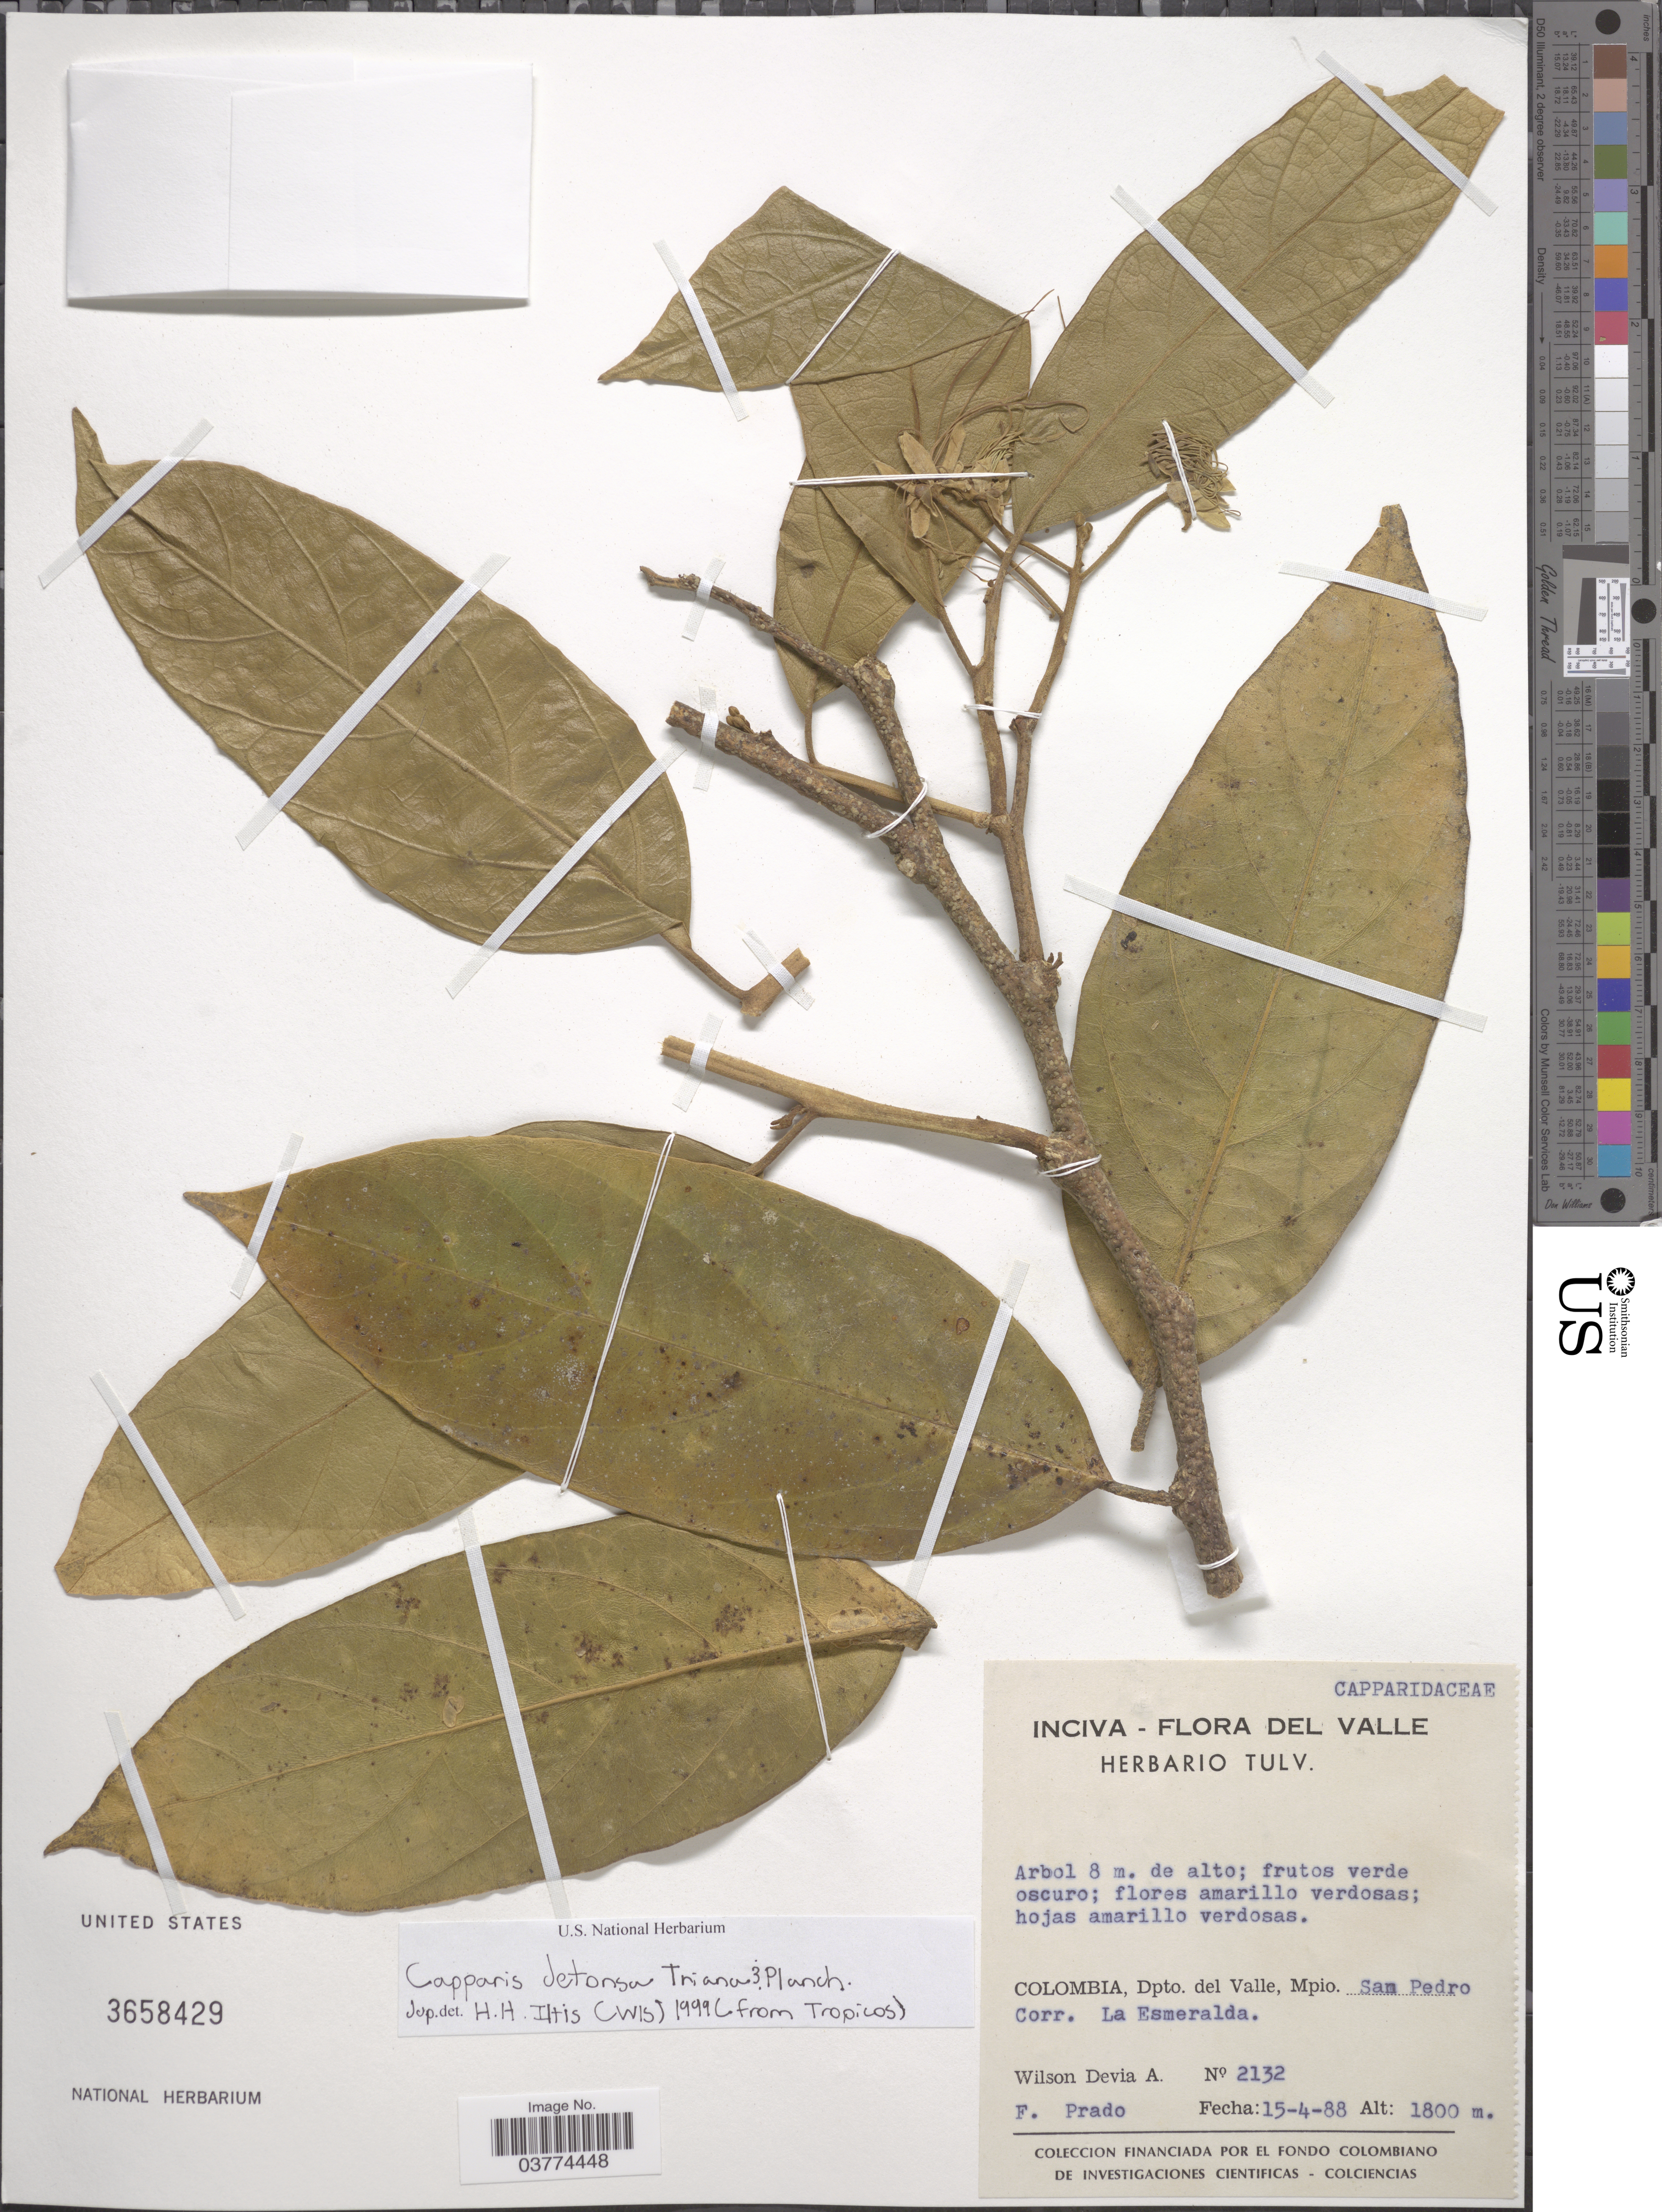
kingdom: Plantae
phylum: Tracheophyta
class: Magnoliopsida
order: Brassicales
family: Capparaceae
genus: Preslianthus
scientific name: Preslianthus detonsus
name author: (Triana & Planch.) Cornejo & Iltis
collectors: W. Devia A. & F. Prado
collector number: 2132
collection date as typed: Transcribed d/m/y: 15/4/88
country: Colombia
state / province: Valle del Cauca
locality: Dpto. del Valle, Mpio. San Pedro Corr. La Esmeralda.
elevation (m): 1800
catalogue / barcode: US 3658429